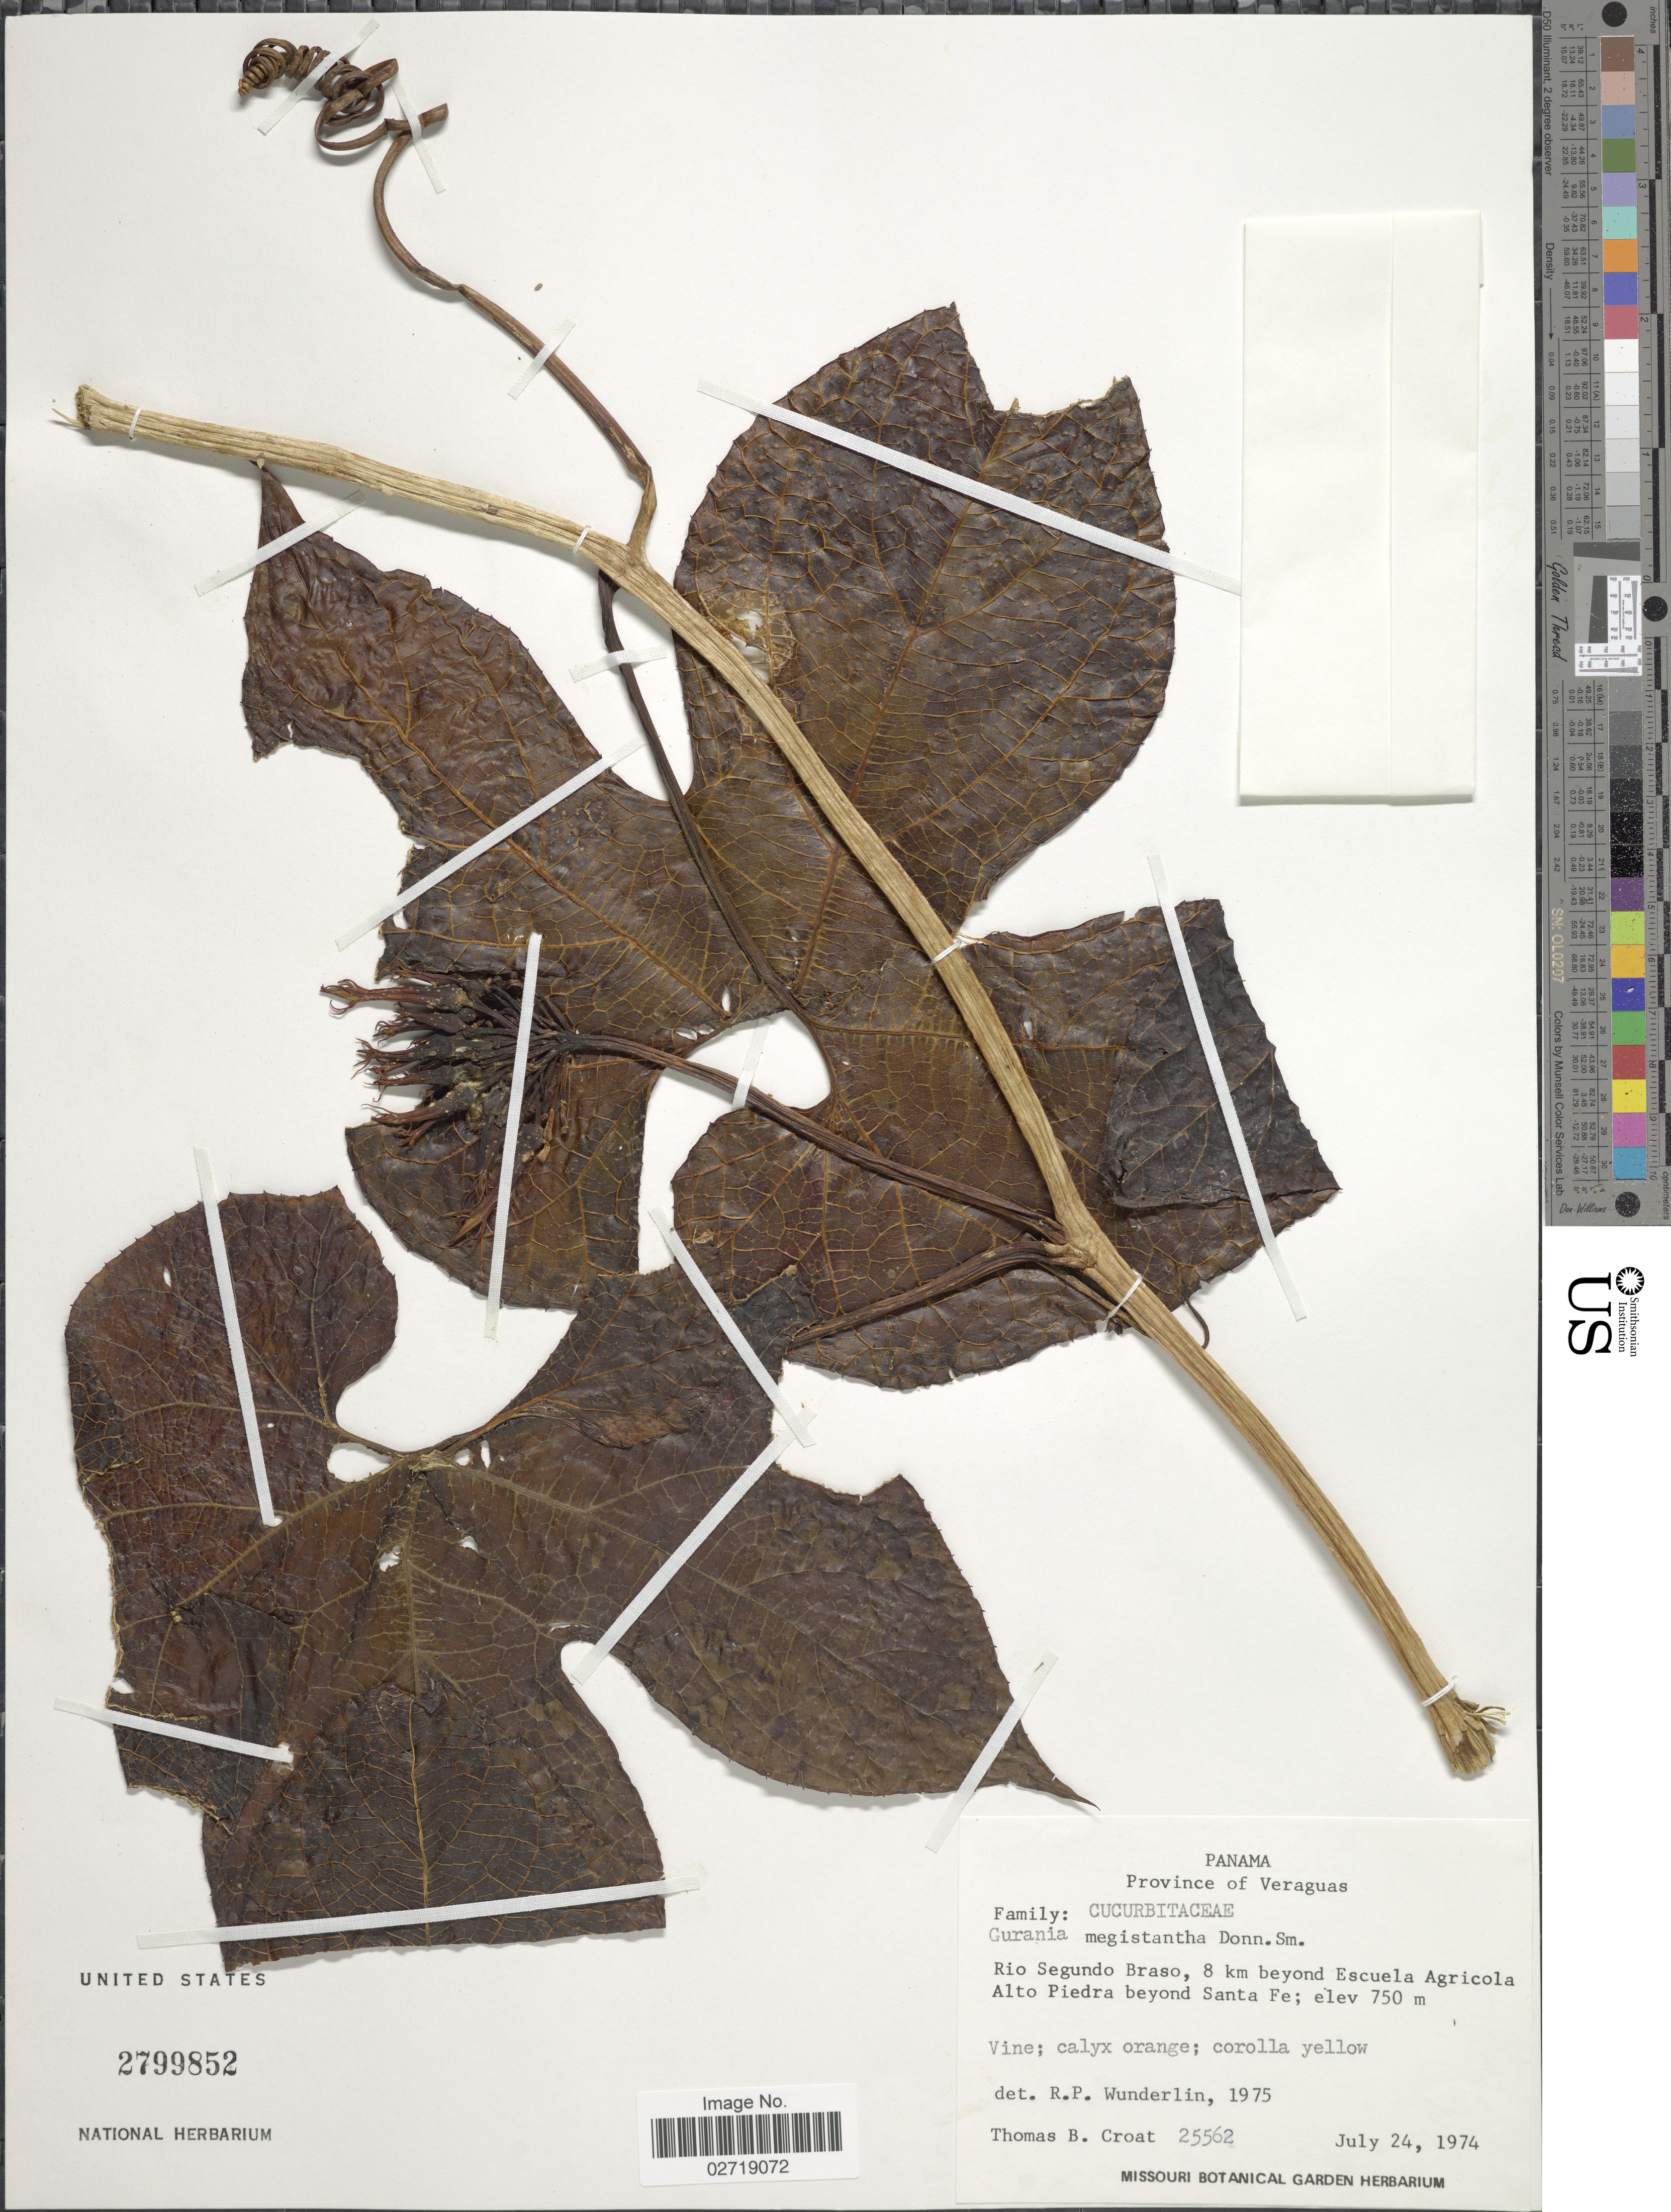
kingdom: Plantae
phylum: Tracheophyta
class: Magnoliopsida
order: Cucurbitales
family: Cucurbitaceae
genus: Gurania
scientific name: Gurania megistantha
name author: Donn. Sm.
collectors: T. B. Croat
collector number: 25562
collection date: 1974-07-24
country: Panama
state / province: Veraguas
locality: Rio Segundo Braso, 8 km beyond Escuela Agricola Alto Piedra beyond Santa Fe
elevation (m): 750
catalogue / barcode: US 2799852